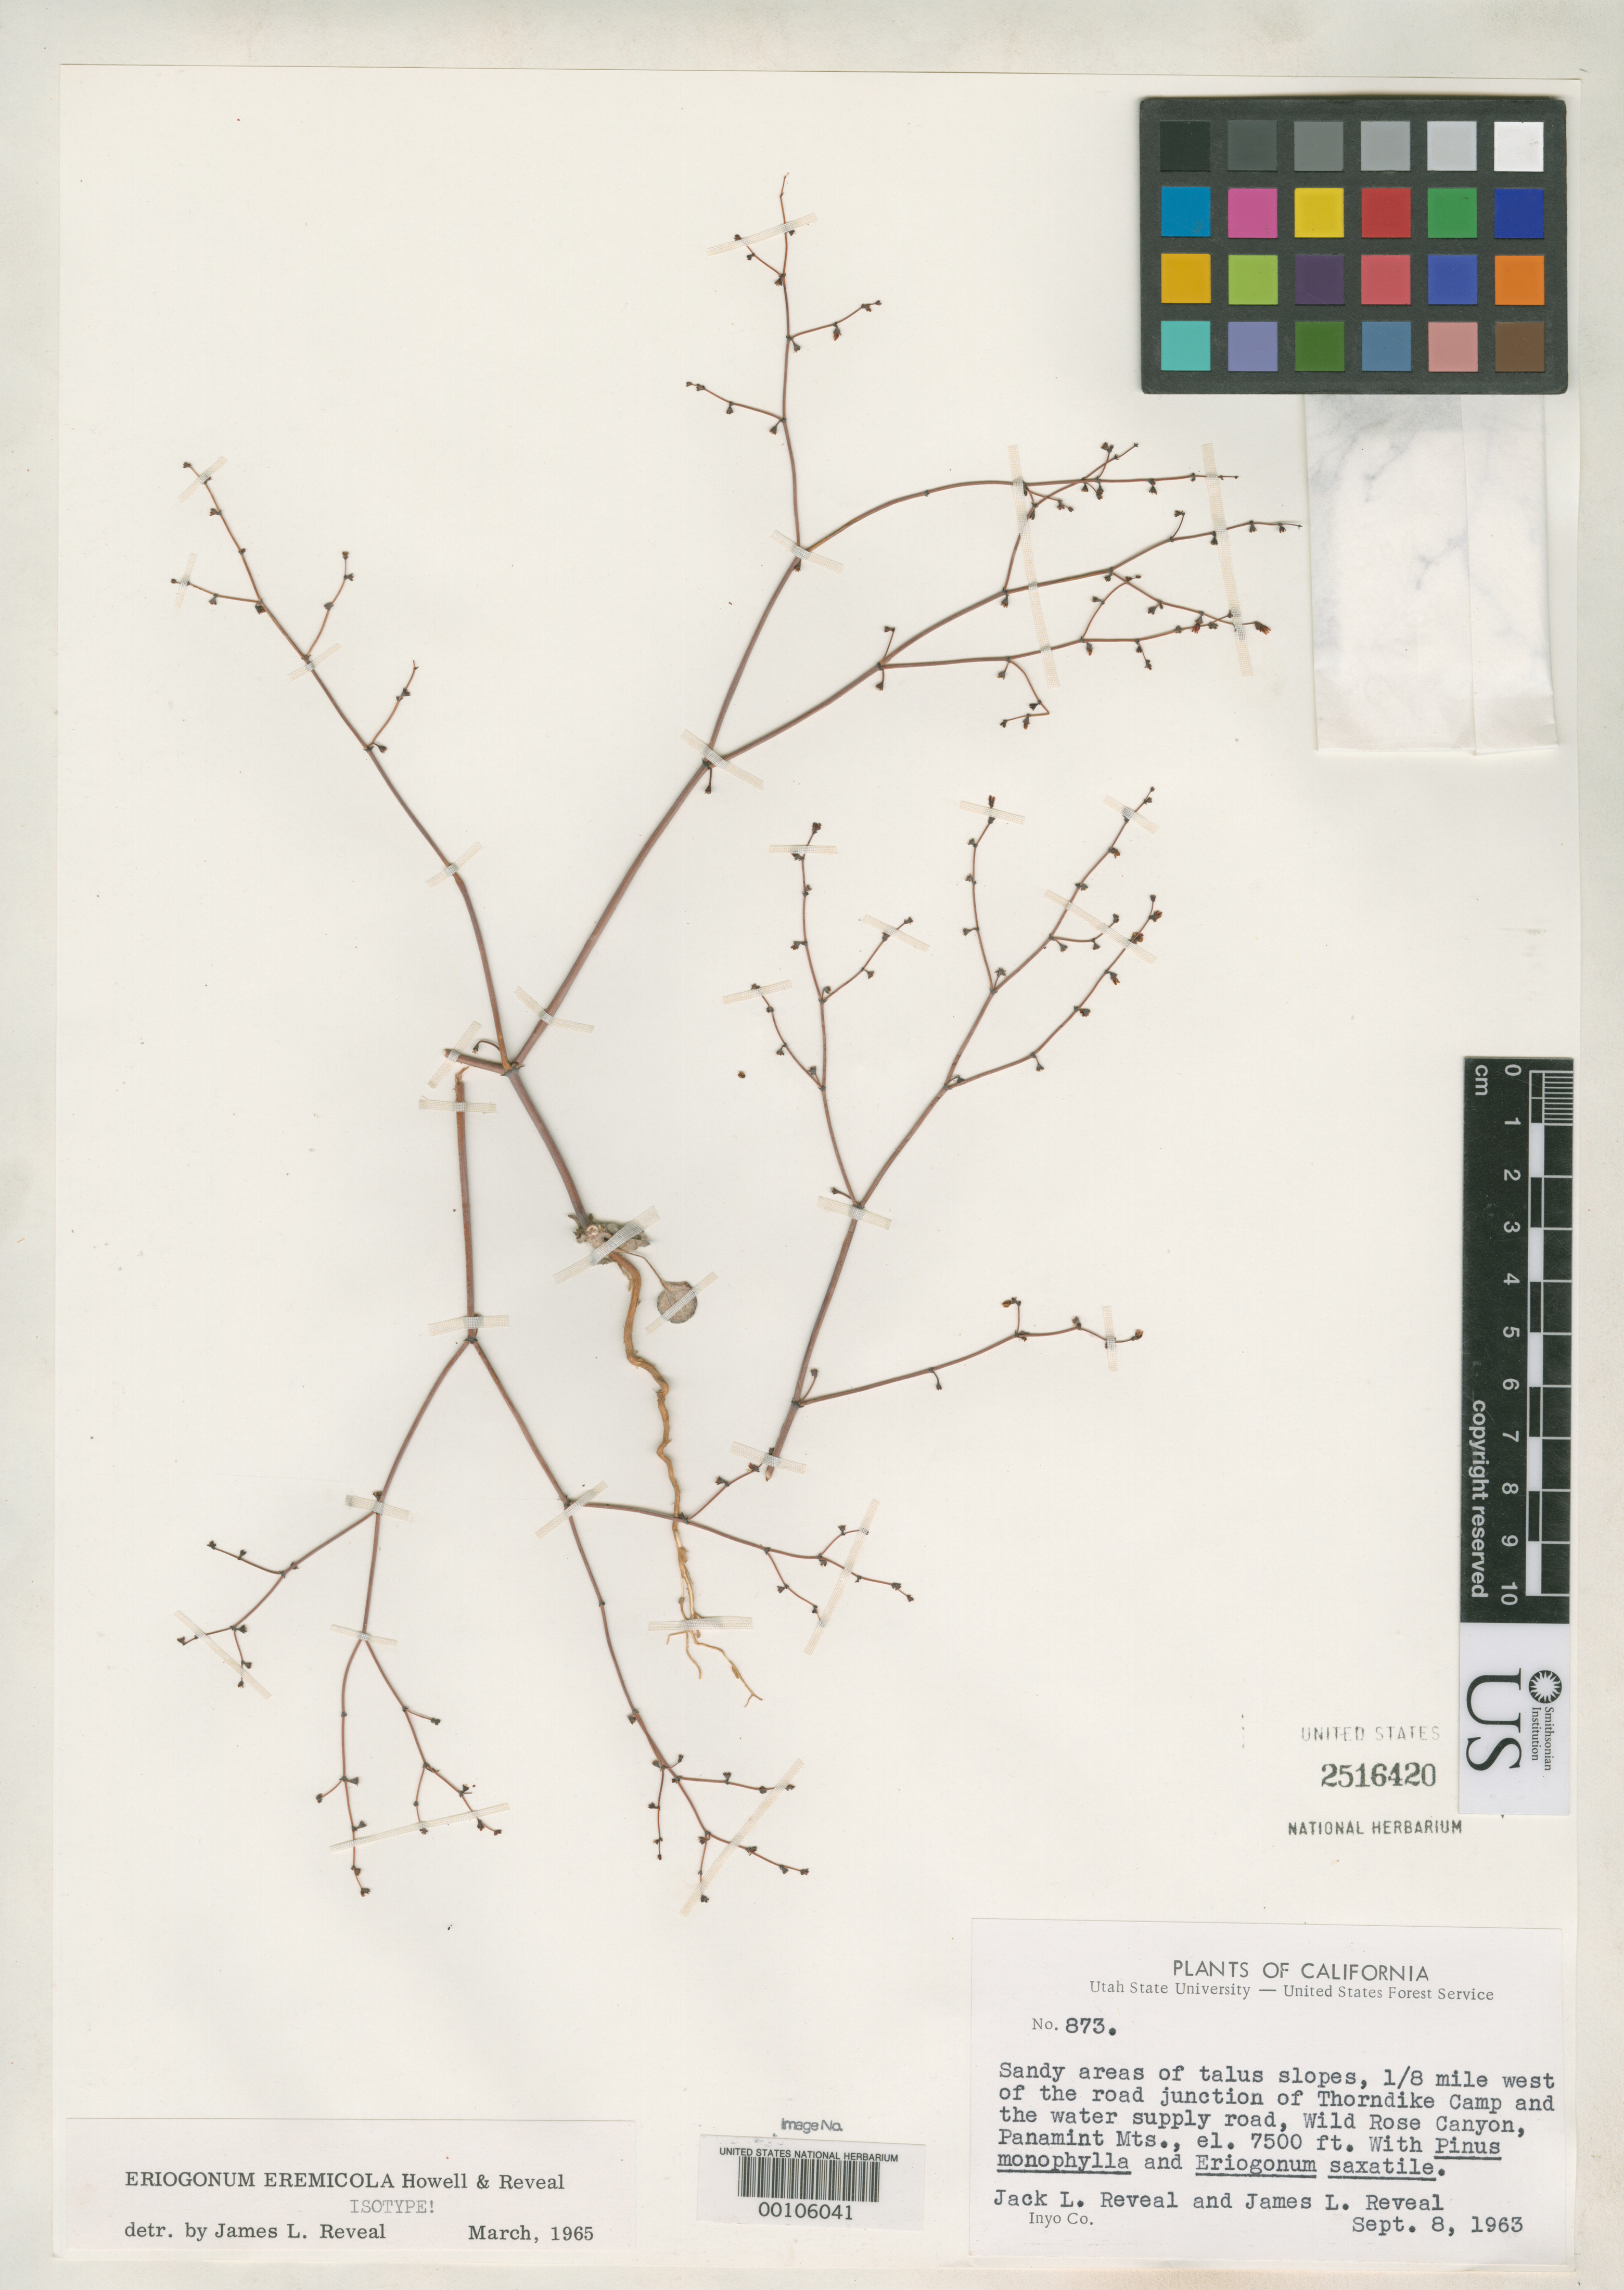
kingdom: Plantae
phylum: Tracheophyta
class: Magnoliopsida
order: Caryophyllales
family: Polygonaceae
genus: Eriogonum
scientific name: Eriogonum eremicola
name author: J.T. Howell & Reveal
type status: Isotype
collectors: J. L. Reveal & J. L. Reveal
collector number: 873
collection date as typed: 08 Sep 1963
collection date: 1963-09-08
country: United States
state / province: California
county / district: Inyo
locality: Panamint Mts., Wild Rose Canyon; alt. 7500 Ft.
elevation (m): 2286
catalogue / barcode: US 2516420